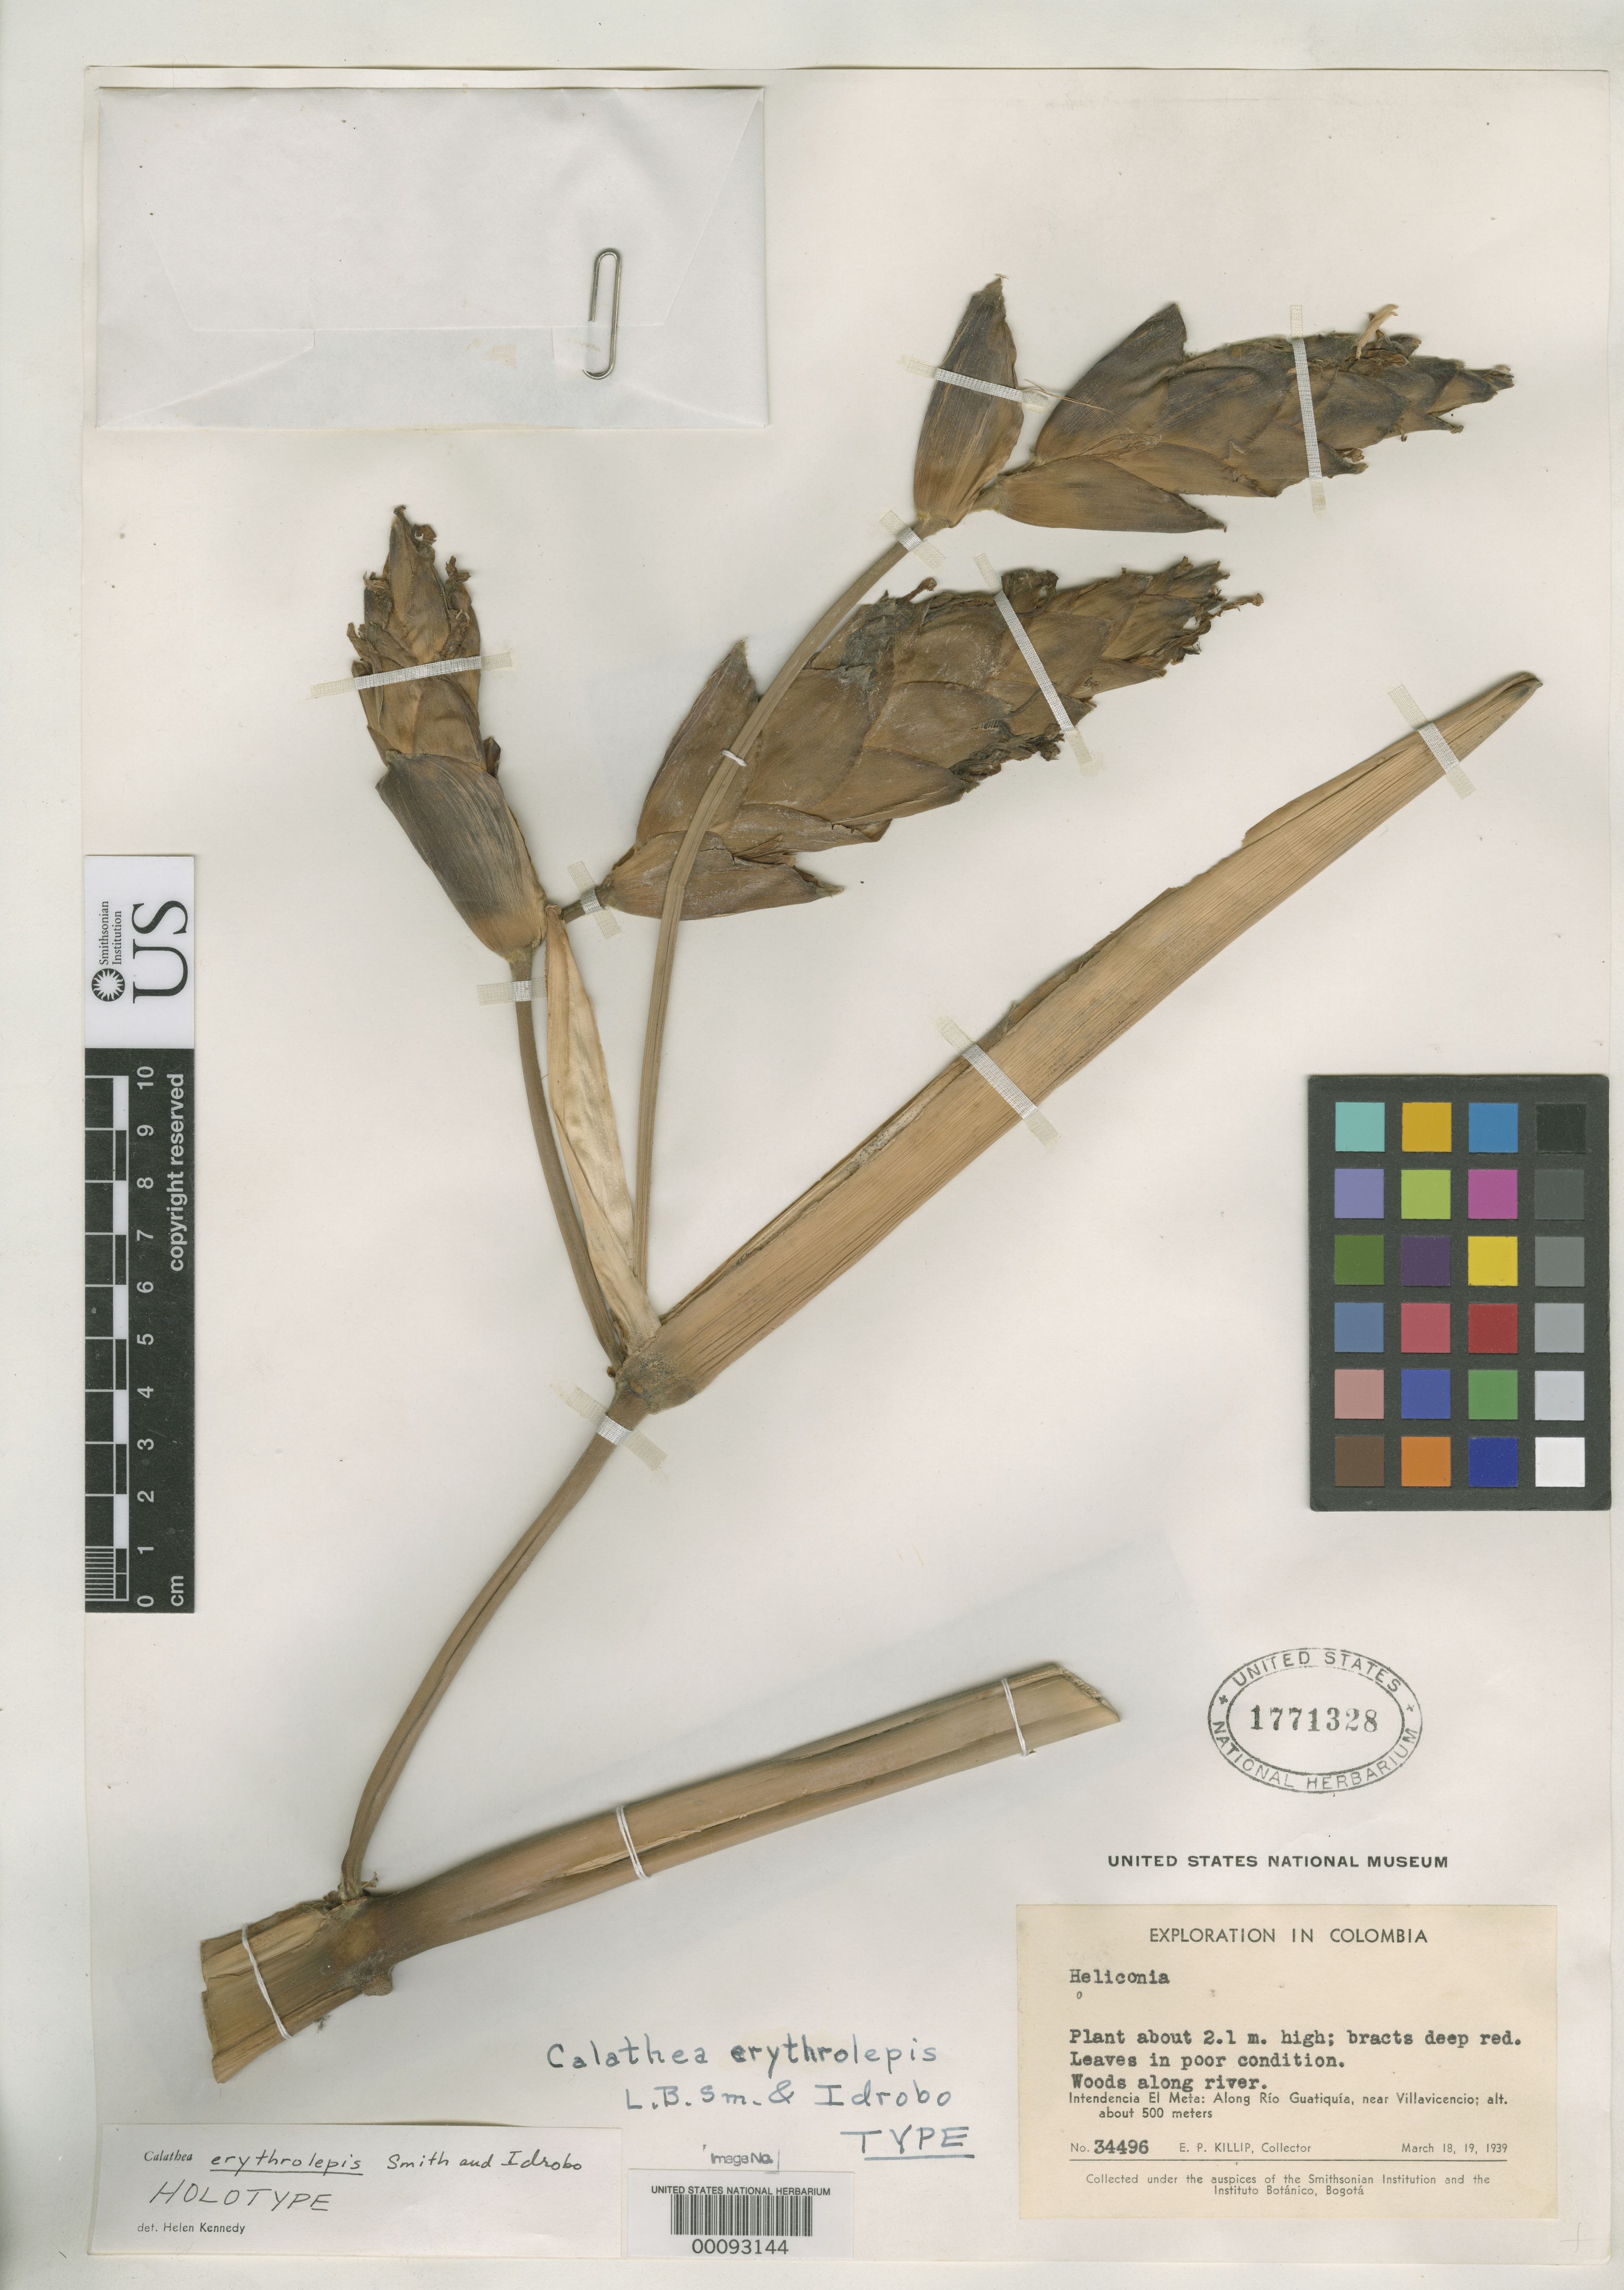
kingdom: Plantae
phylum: Tracheophyta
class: Liliopsida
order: Zingiberales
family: Marantaceae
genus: Calathea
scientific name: Calathea erythrolepis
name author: L.B. Sm. & Idrobo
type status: Holotype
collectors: E. P. Killip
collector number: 34496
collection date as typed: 18 Mar 1939 to 19 Mar 1939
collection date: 1939-03-18/1939-03-19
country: Colombia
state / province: Meta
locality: Along Rio Guatiquia, near Villa Vicencia.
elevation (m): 500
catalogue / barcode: US 1771328